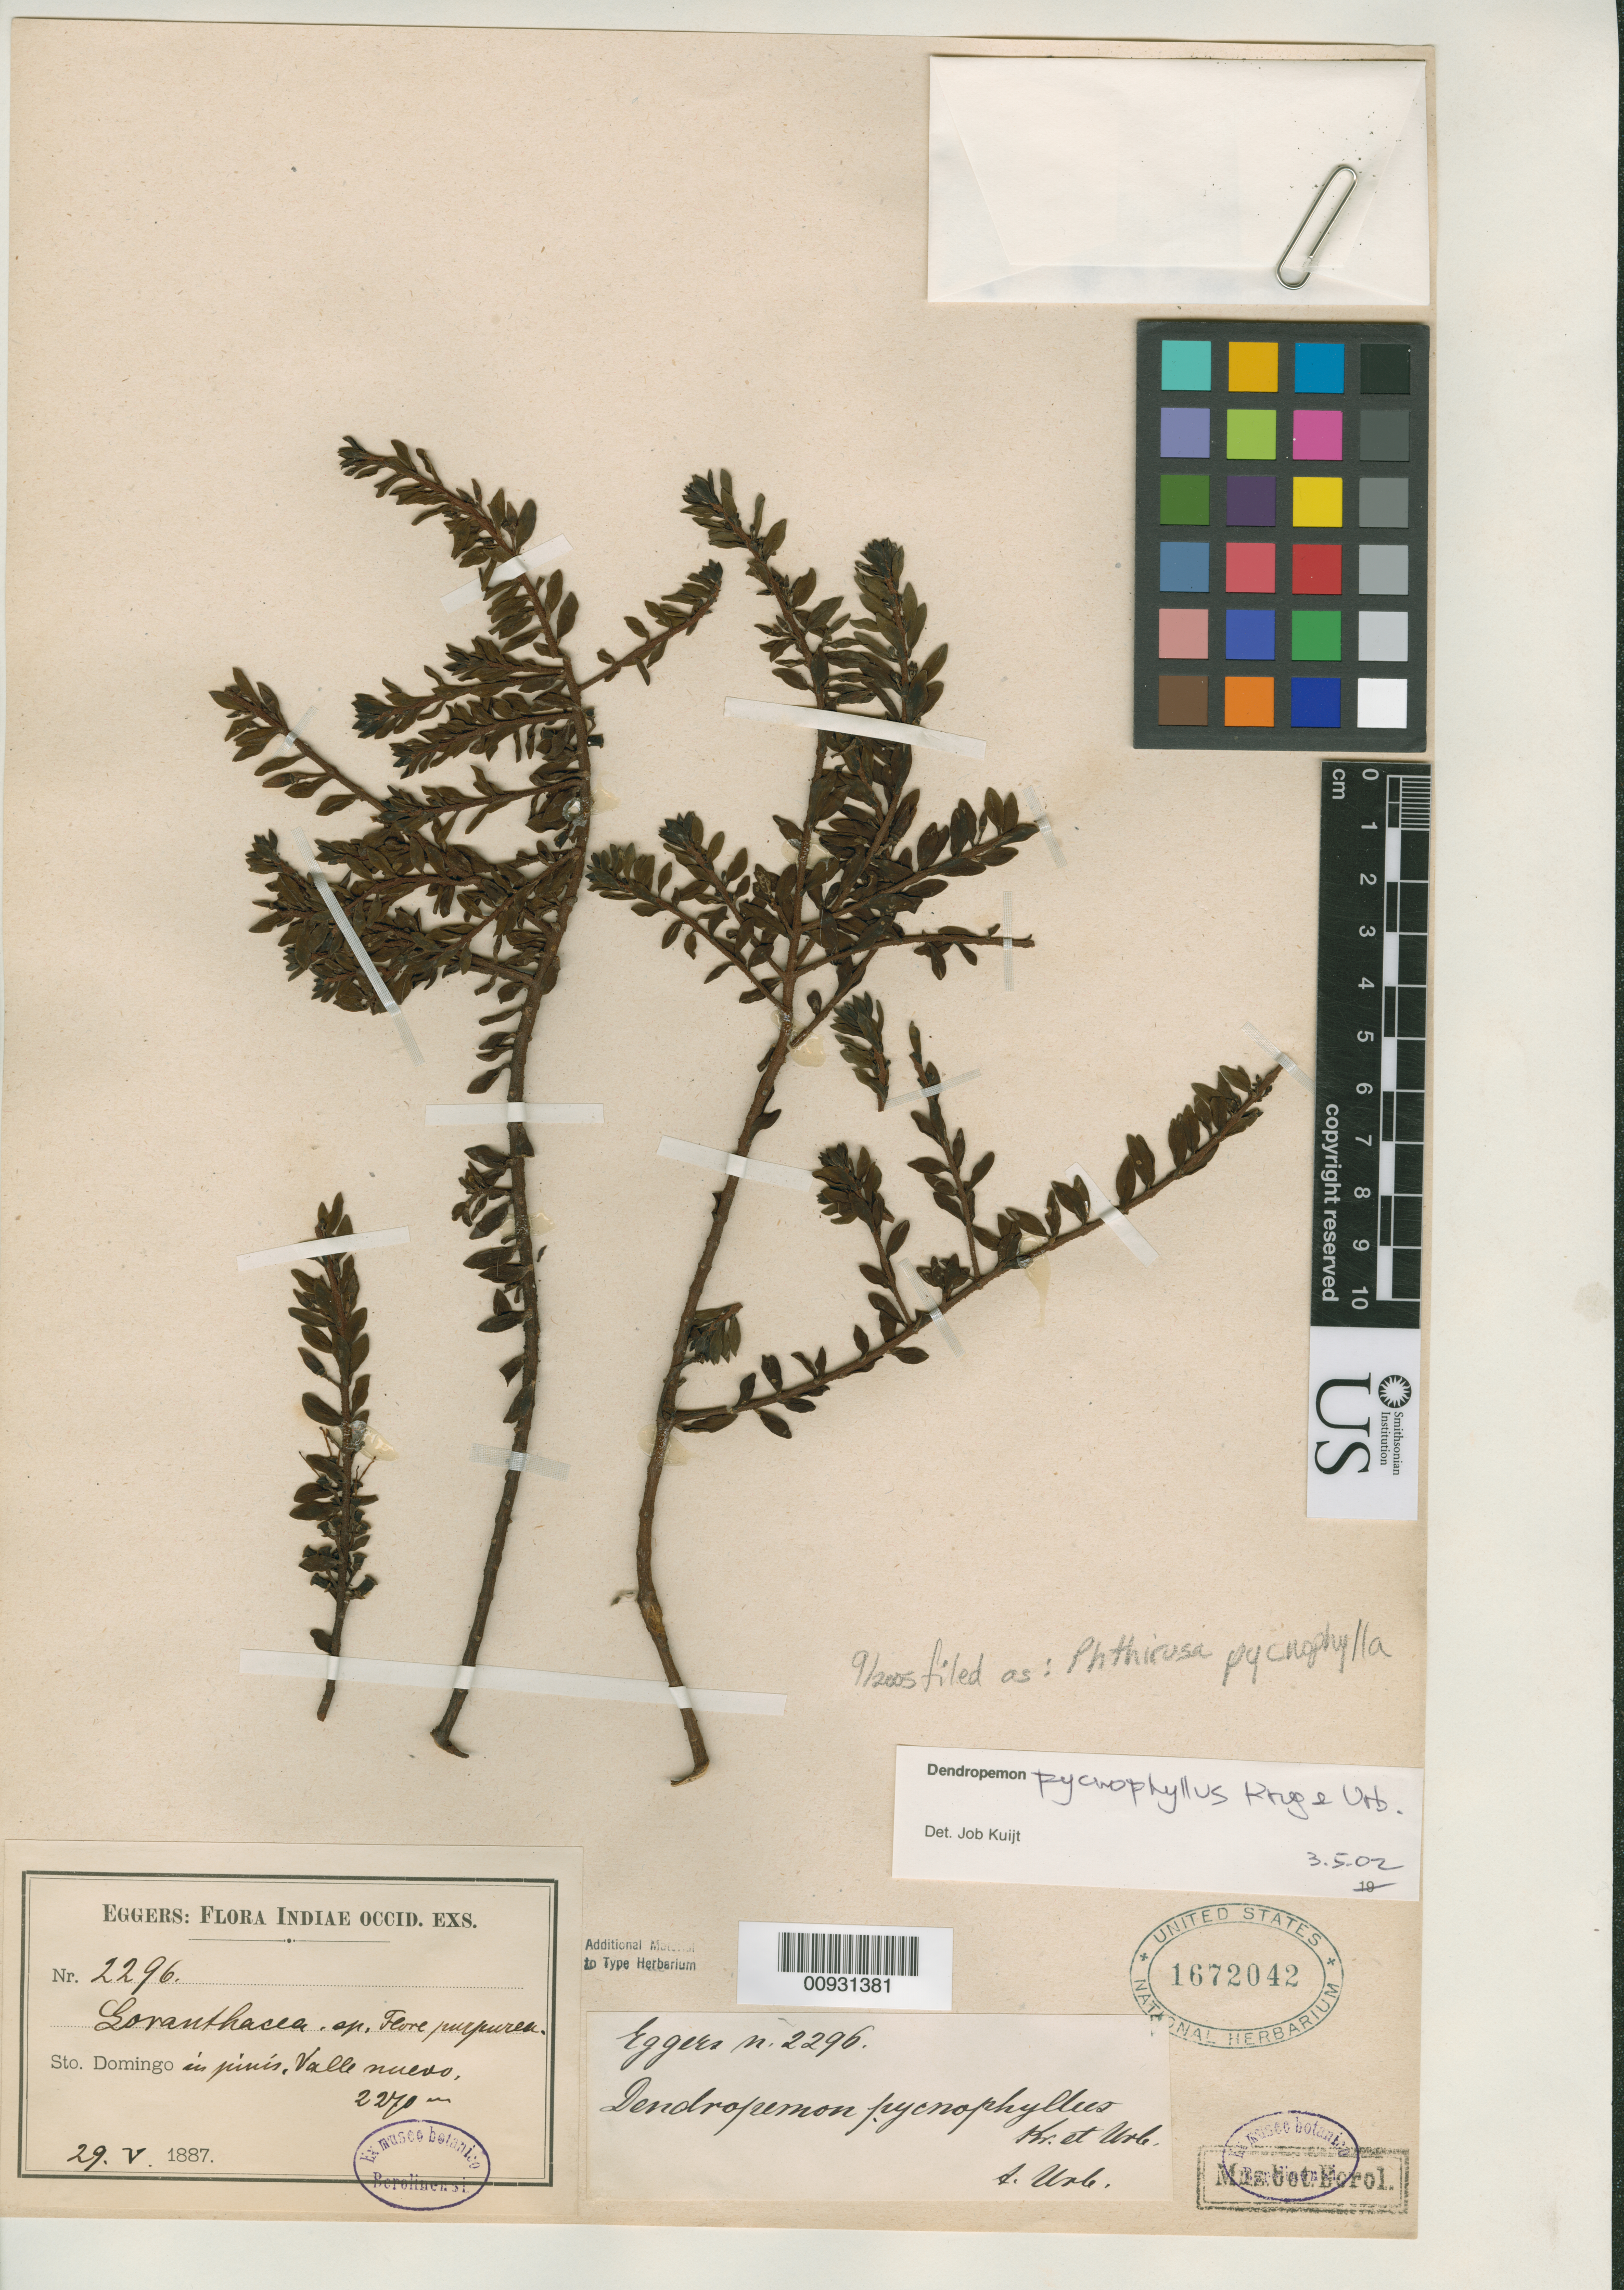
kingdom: Plantae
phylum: Tracheophyta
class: Magnoliopsida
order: Santalales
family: Loranthaceae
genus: Dendropemon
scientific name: Dendropemon pycnophyllus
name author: Krug & Urb.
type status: Isotype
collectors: H. F. A. von Eggers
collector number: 2296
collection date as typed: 29 May 1887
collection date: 1887-05-29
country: Dominican Republic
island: Hispaniola Island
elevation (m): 2270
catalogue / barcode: US 1672042